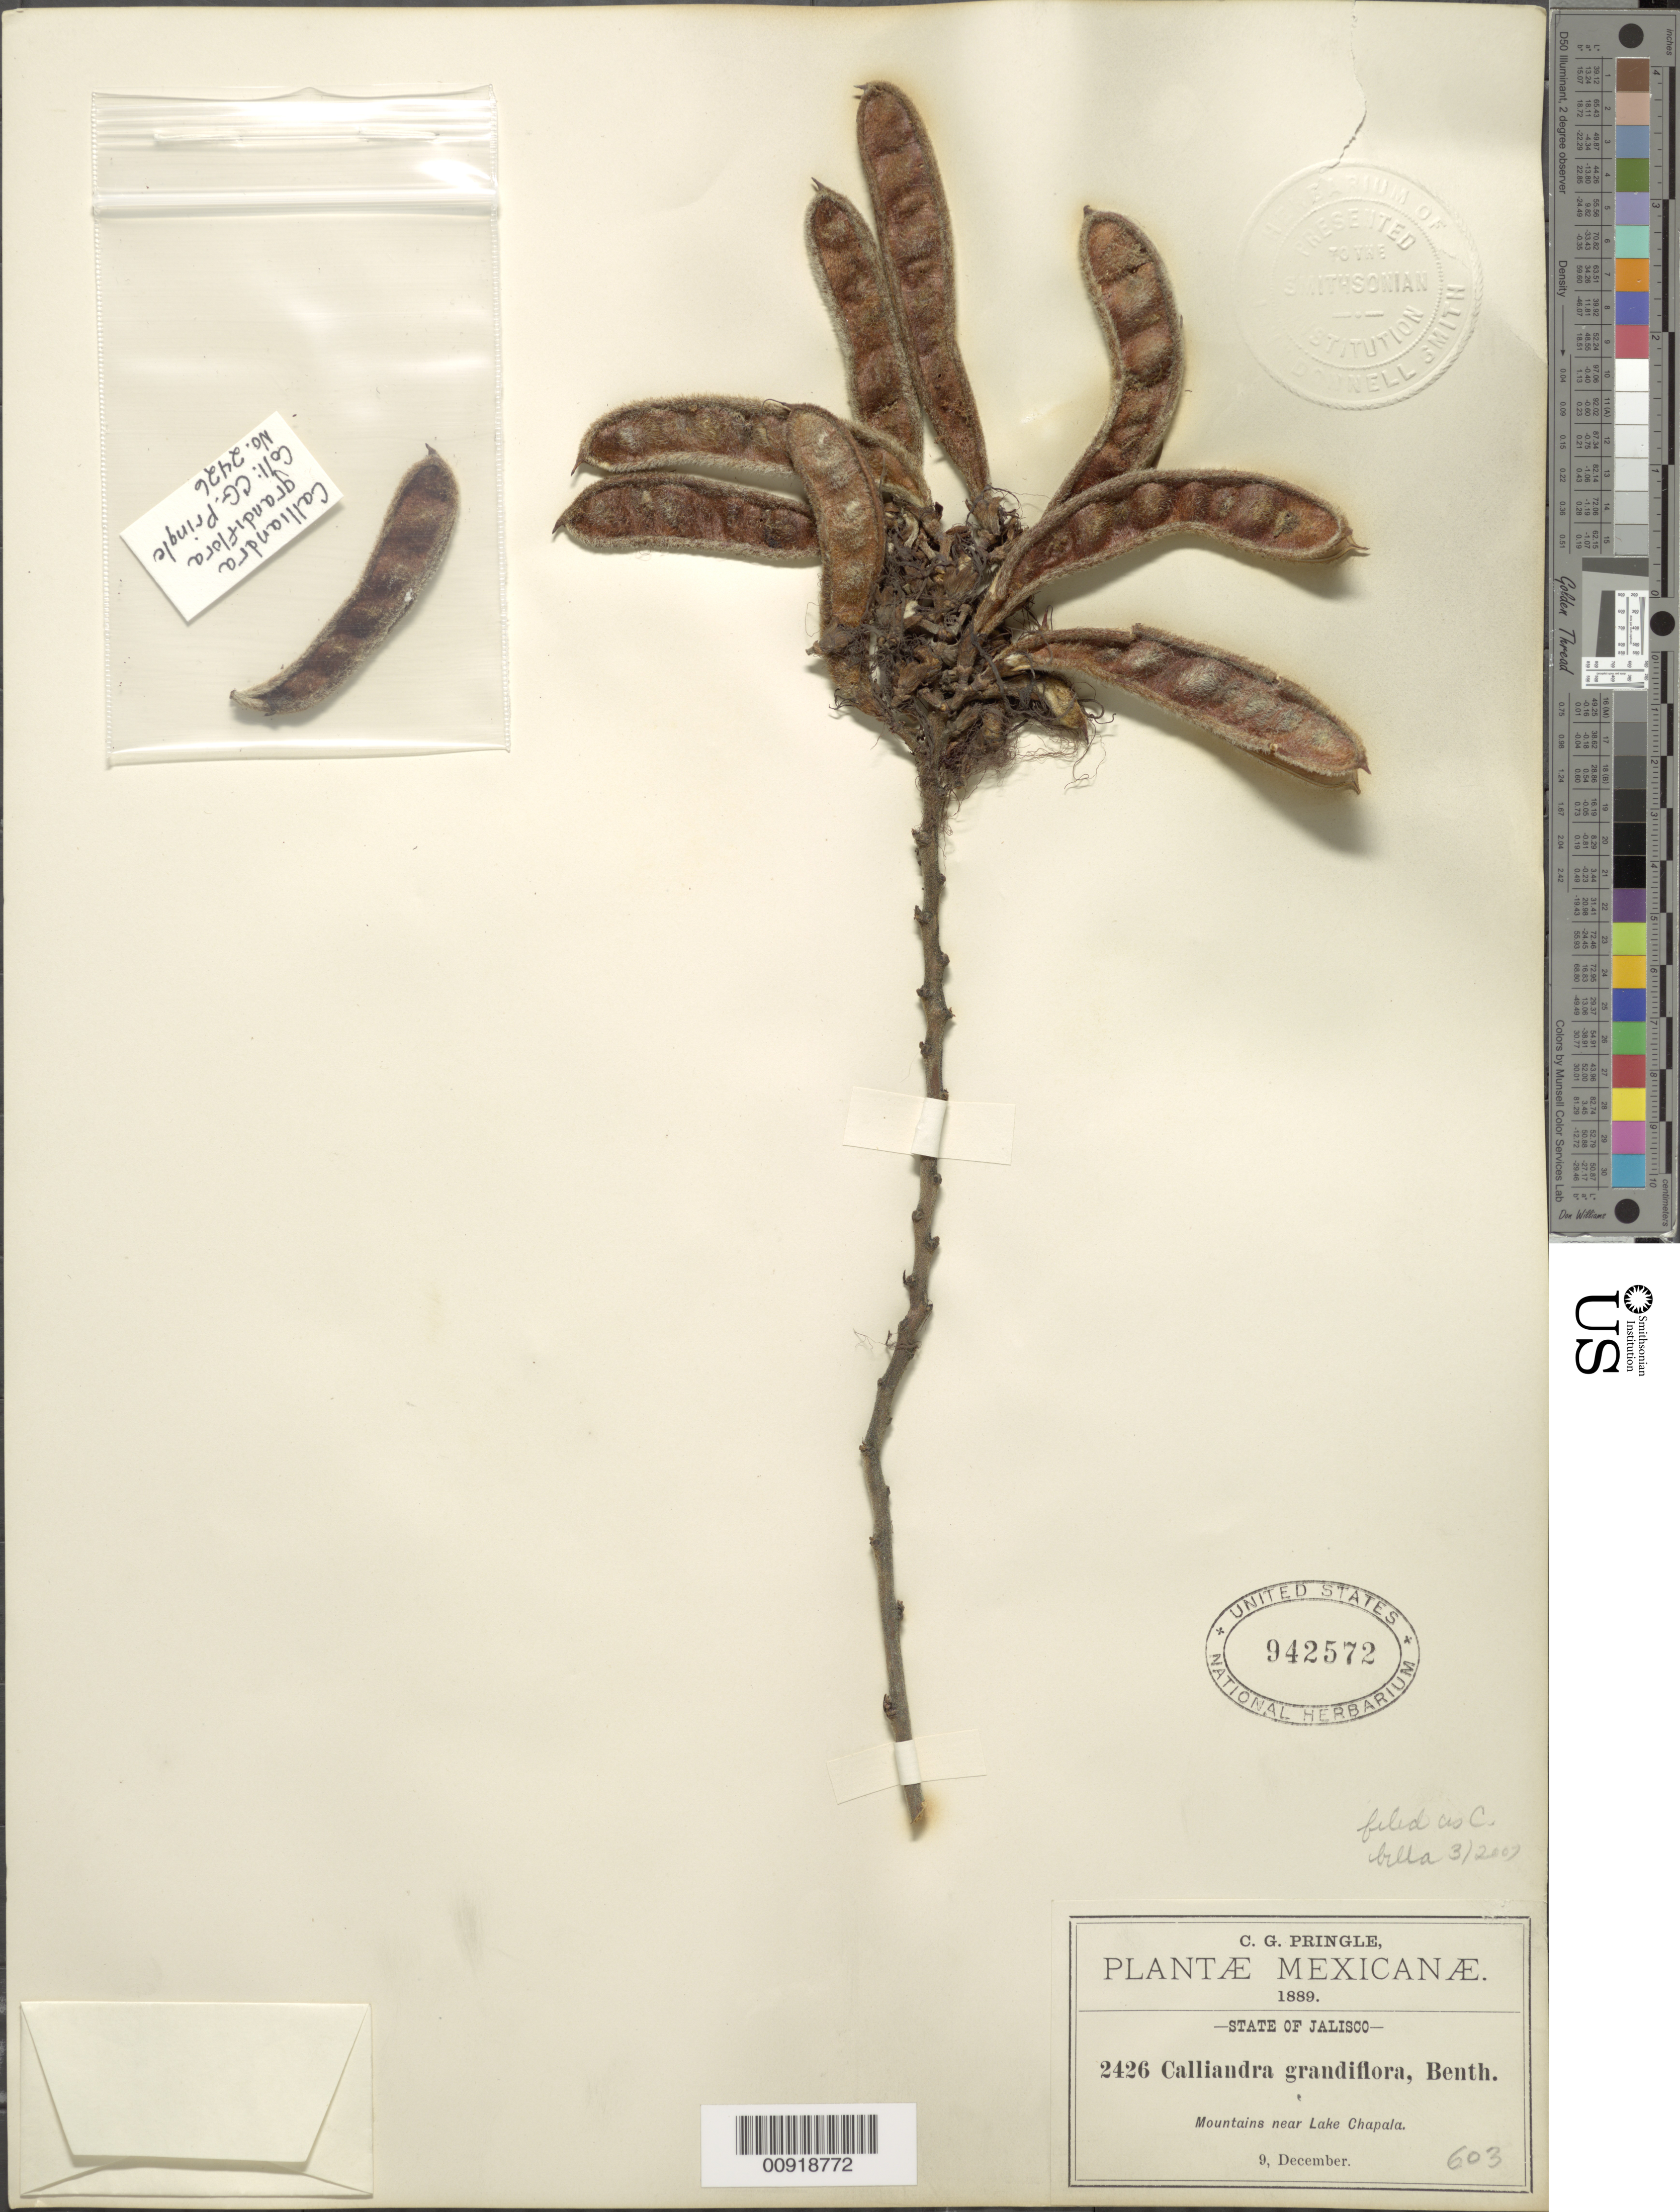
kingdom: Plantae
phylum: Tracheophyta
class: Magnoliopsida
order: Fabales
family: Fabaceae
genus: Calliandra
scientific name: Calliandra bella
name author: (Mart. ex Spreng.) Benth.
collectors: C. G. Pringle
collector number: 2426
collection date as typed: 09 Dec 1889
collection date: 1889-12-09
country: Mexico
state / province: Jalisco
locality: Near Lake Chapala.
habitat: Mountains.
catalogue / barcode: US 942572